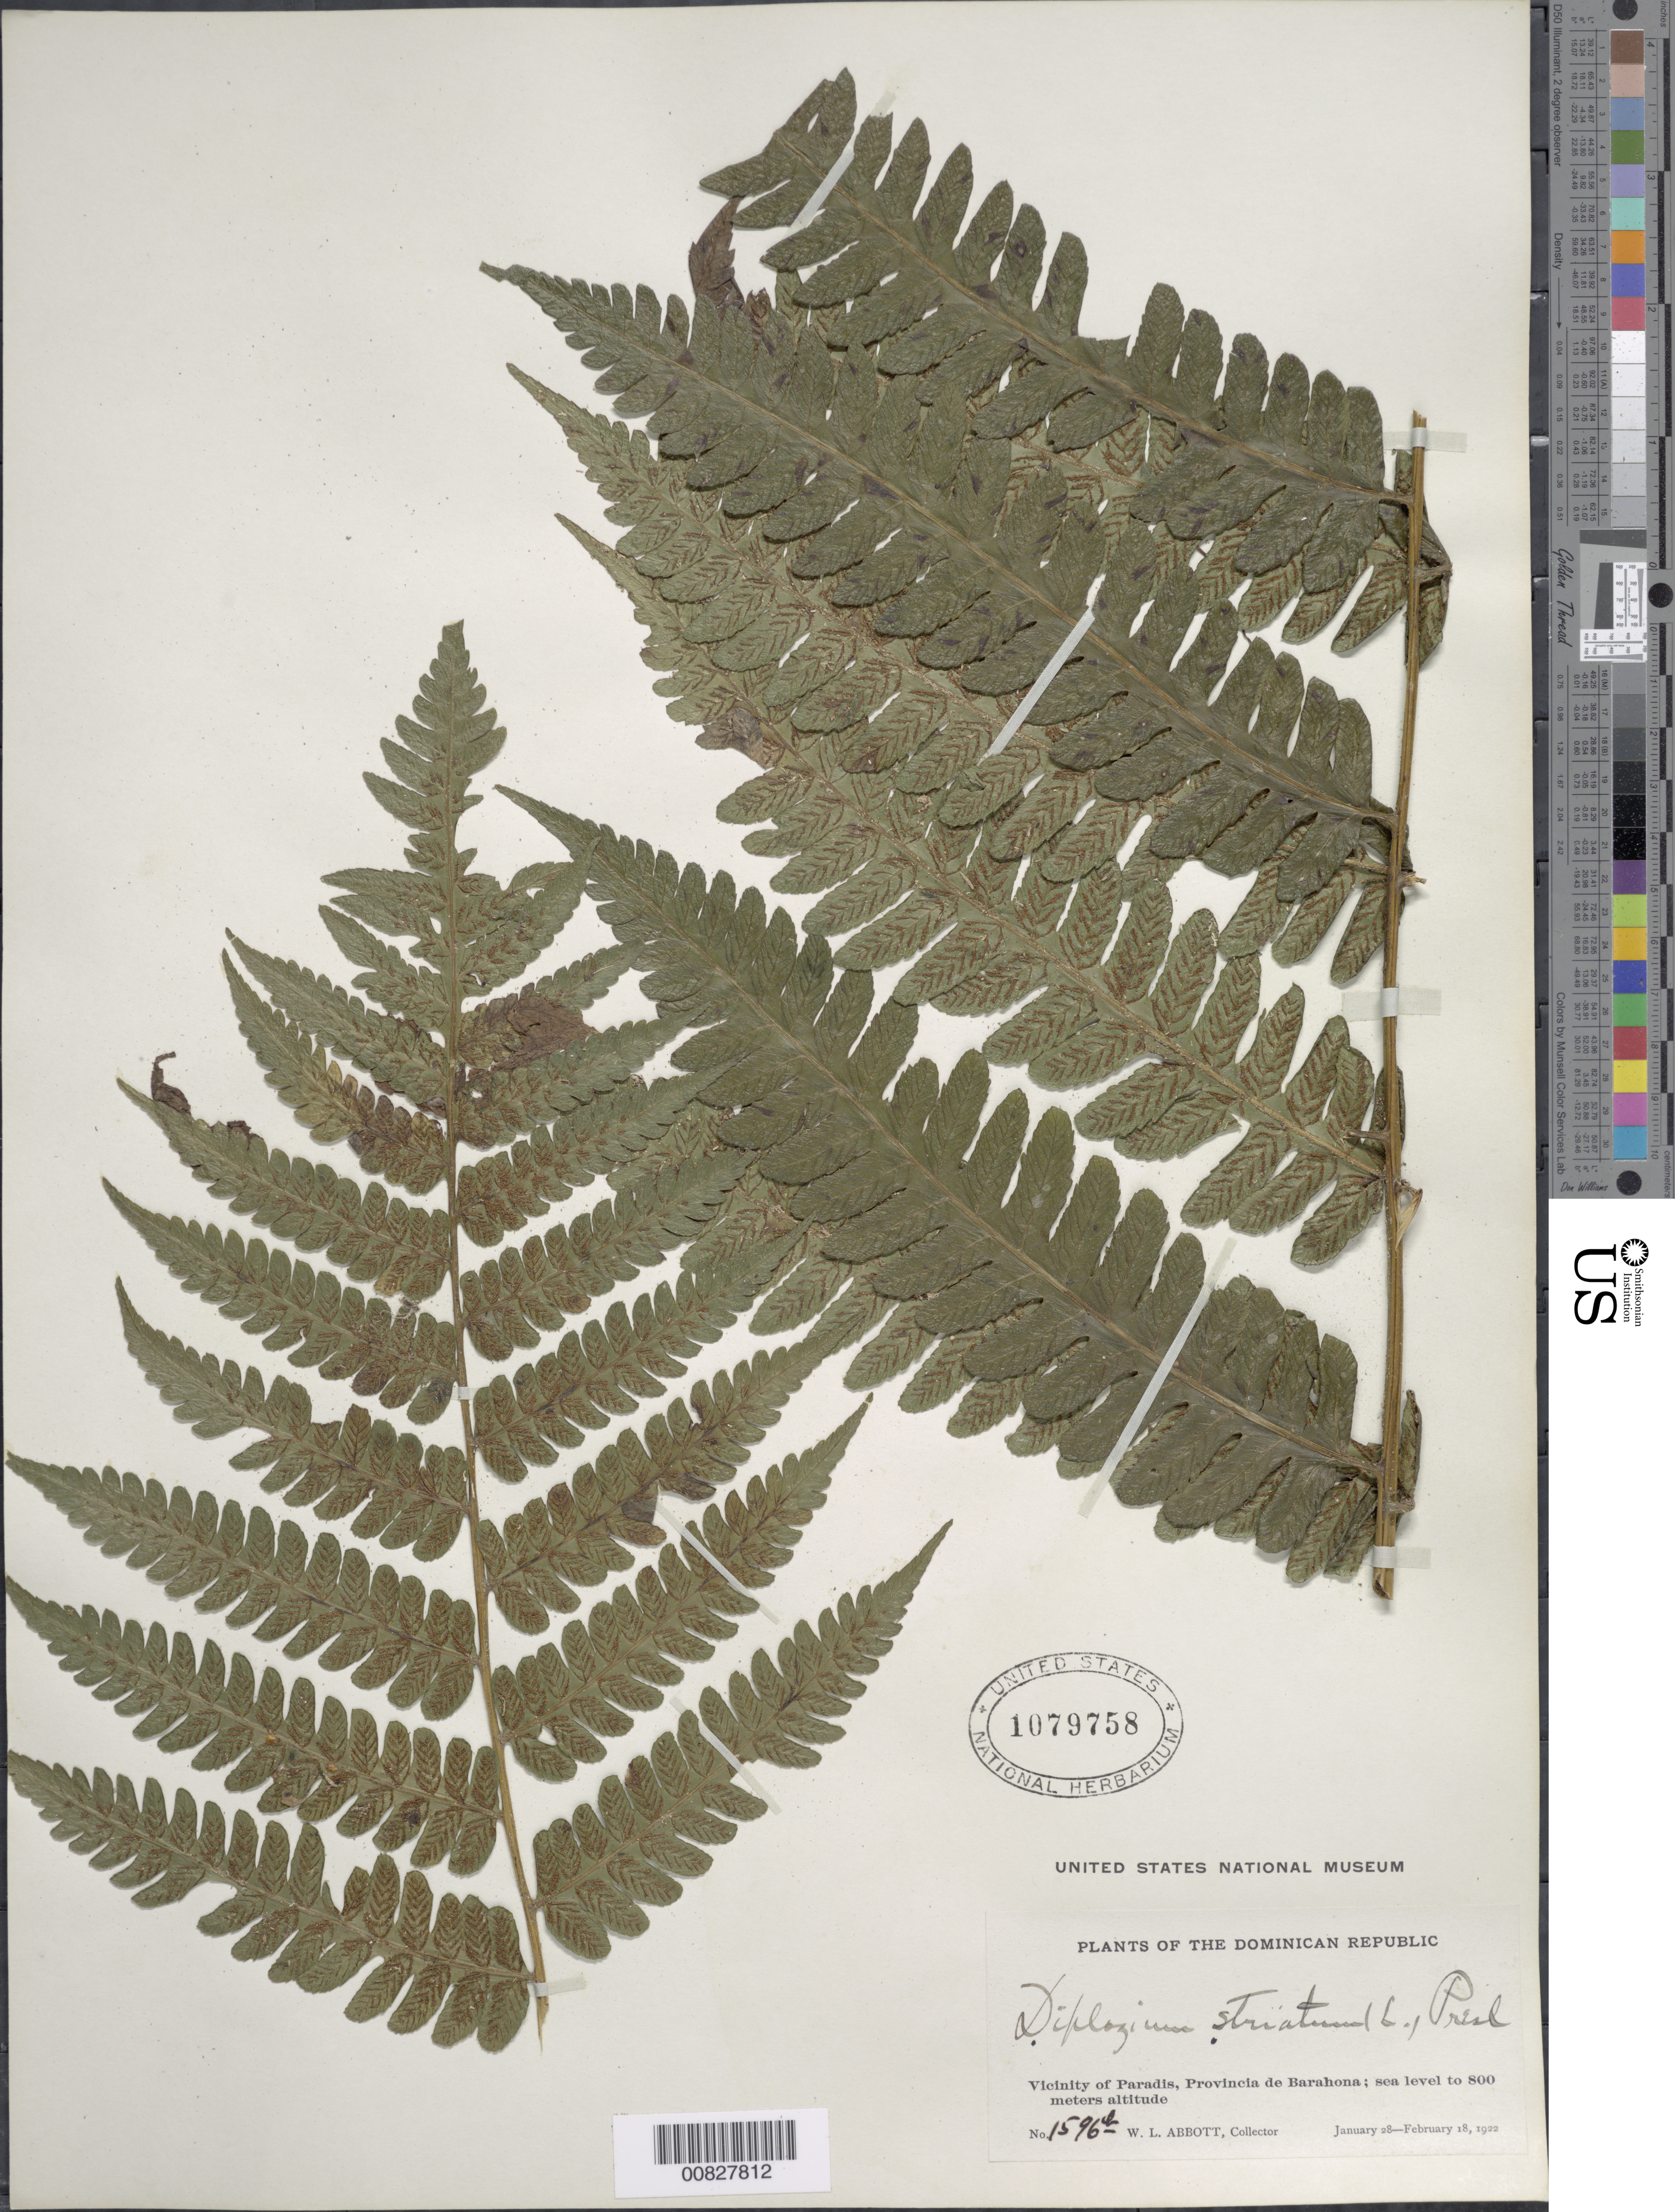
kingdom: Plantae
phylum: Tracheophyta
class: Polypodiopsida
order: Polypodiales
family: Athyriaceae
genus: Diplazium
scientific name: Diplazium striatum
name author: (L.) C. Presl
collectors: W. L. Abbott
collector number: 1596b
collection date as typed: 28 Jan 1922 to 18 Feb 1922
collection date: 1922-01-28/1922-02-18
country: Dominican Republic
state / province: Barahona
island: Hispaniola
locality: Paradis vicinity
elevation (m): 0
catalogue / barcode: US 1079758